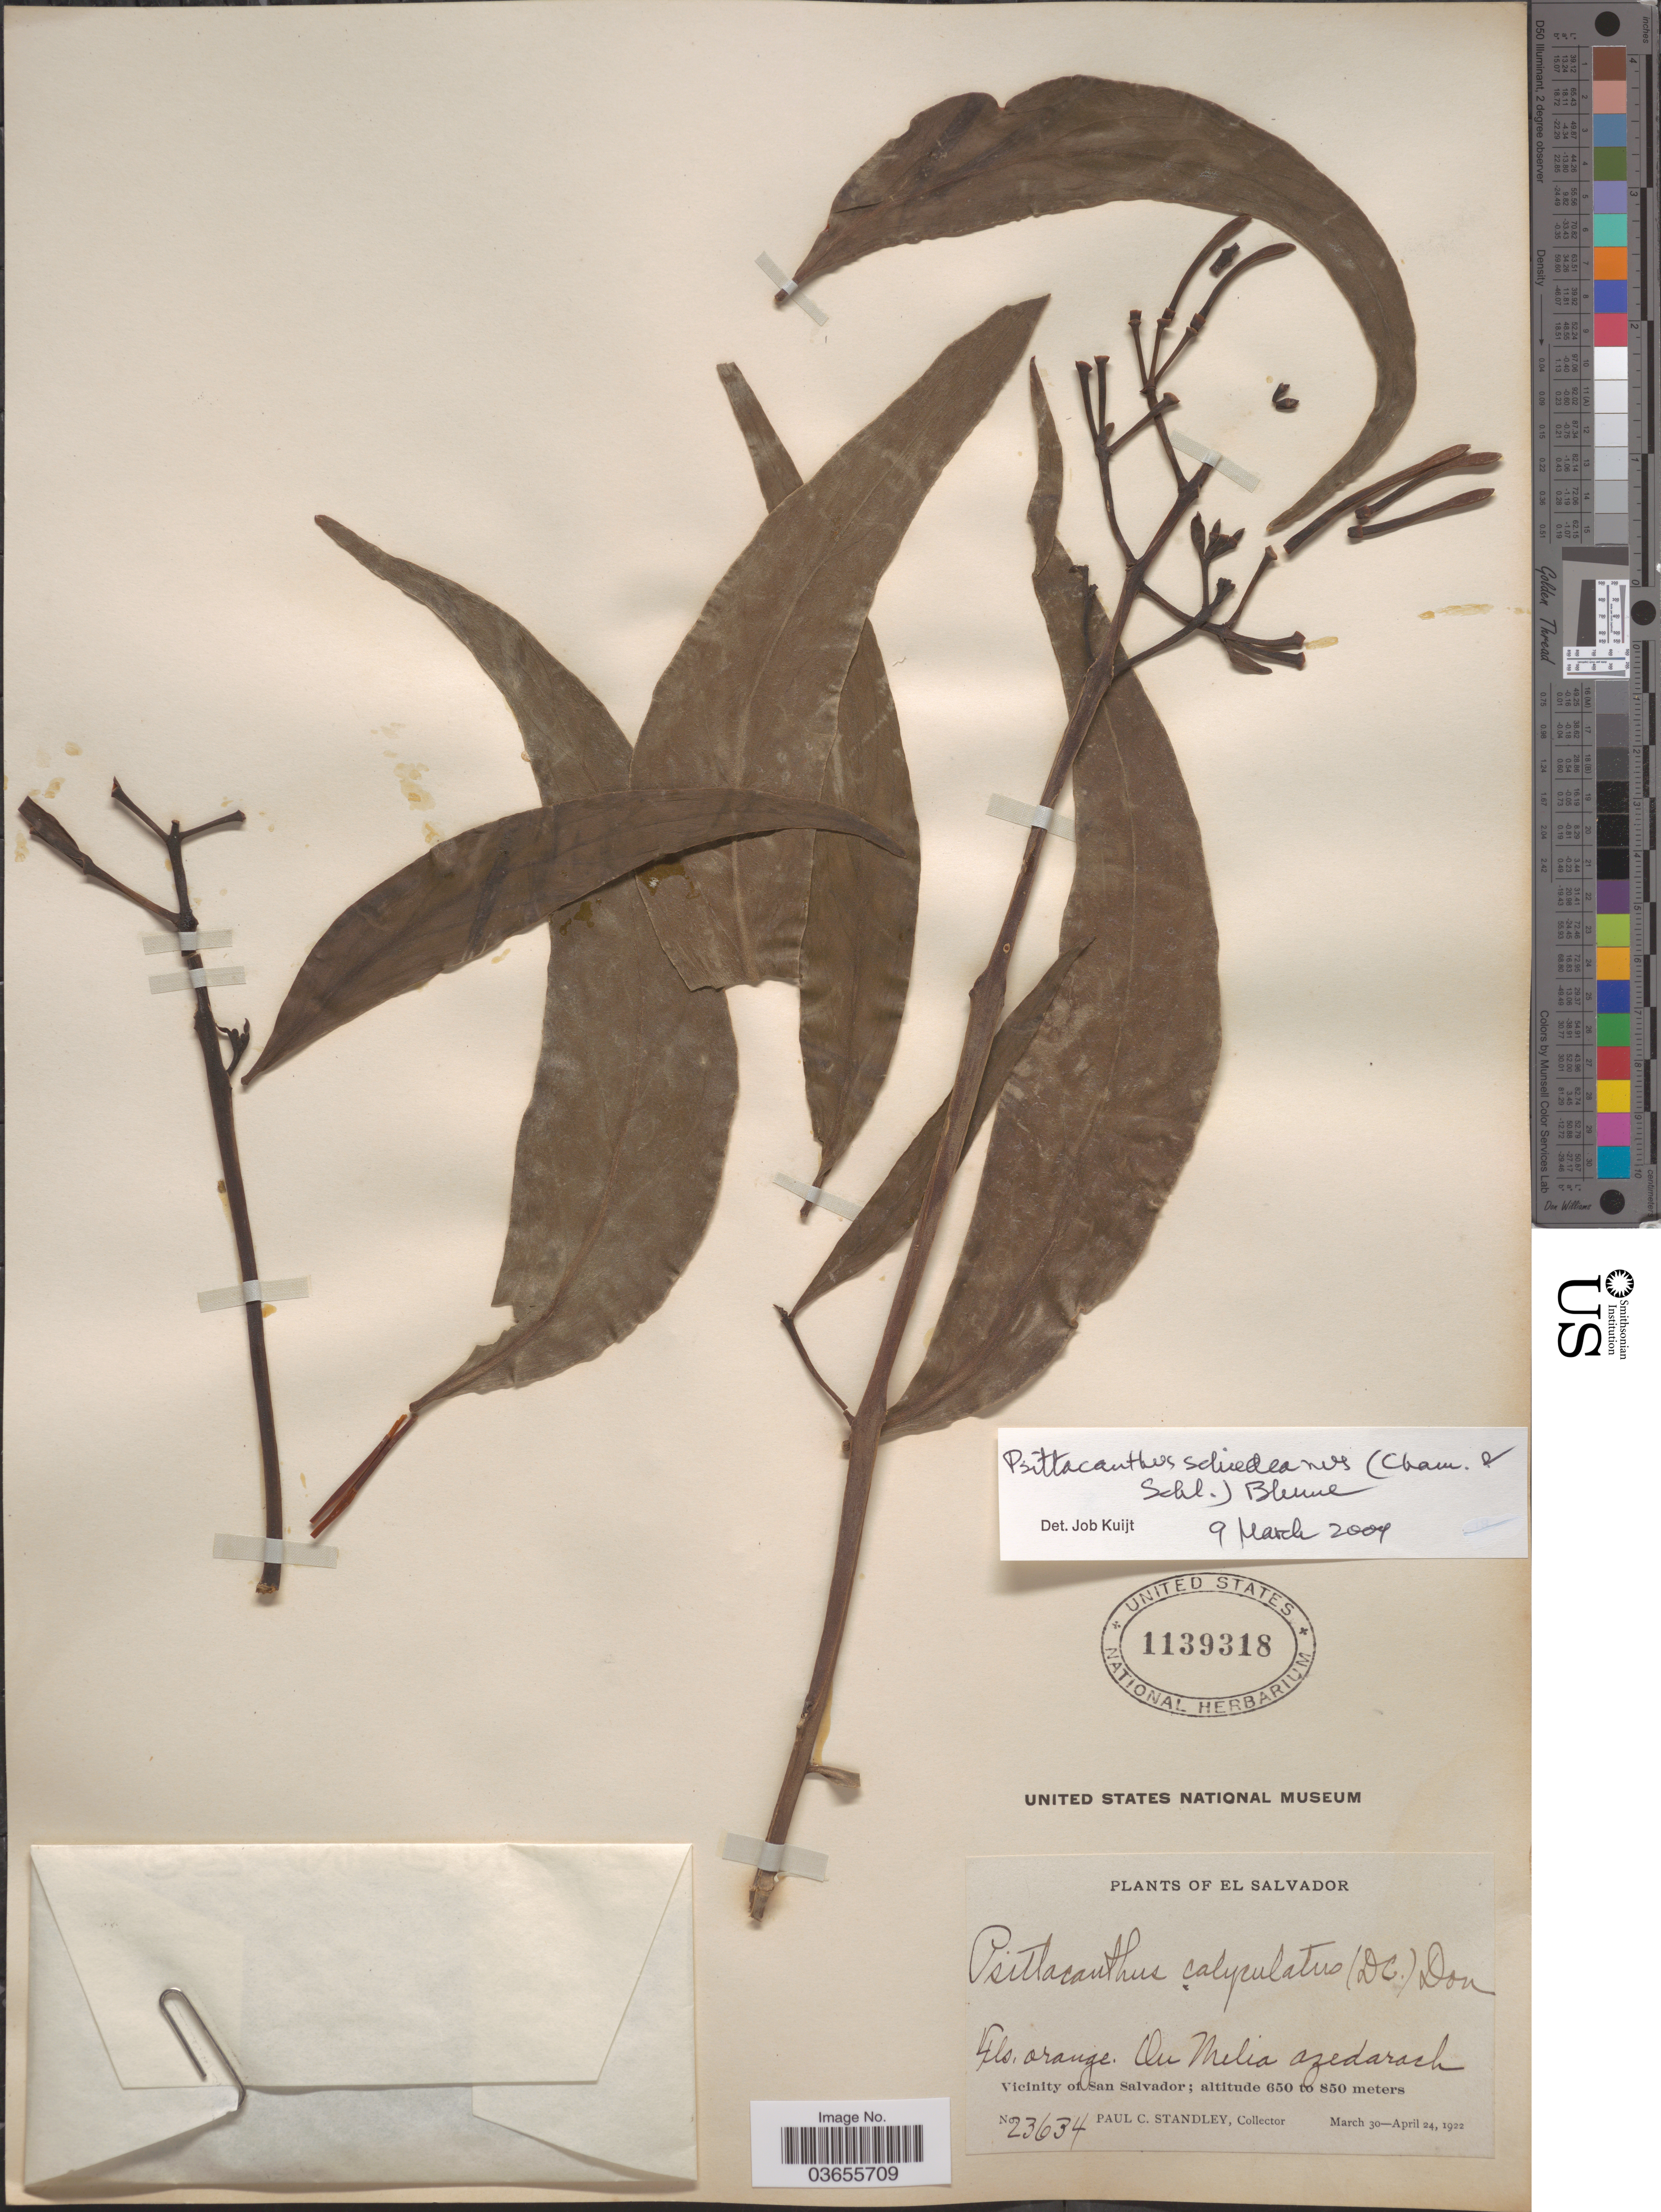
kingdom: Plantae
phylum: Tracheophyta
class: Magnoliopsida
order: Santalales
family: Loranthaceae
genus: Psittacanthus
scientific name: Psittacanthus schiedeanus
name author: (Schltdl. & Cham.) Blume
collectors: P. C. Standley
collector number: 23634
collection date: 1922-03-30/1922-04-24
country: El Salvador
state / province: San Salvador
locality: Vicinity of San Salvador.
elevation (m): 650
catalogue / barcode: US 1139318